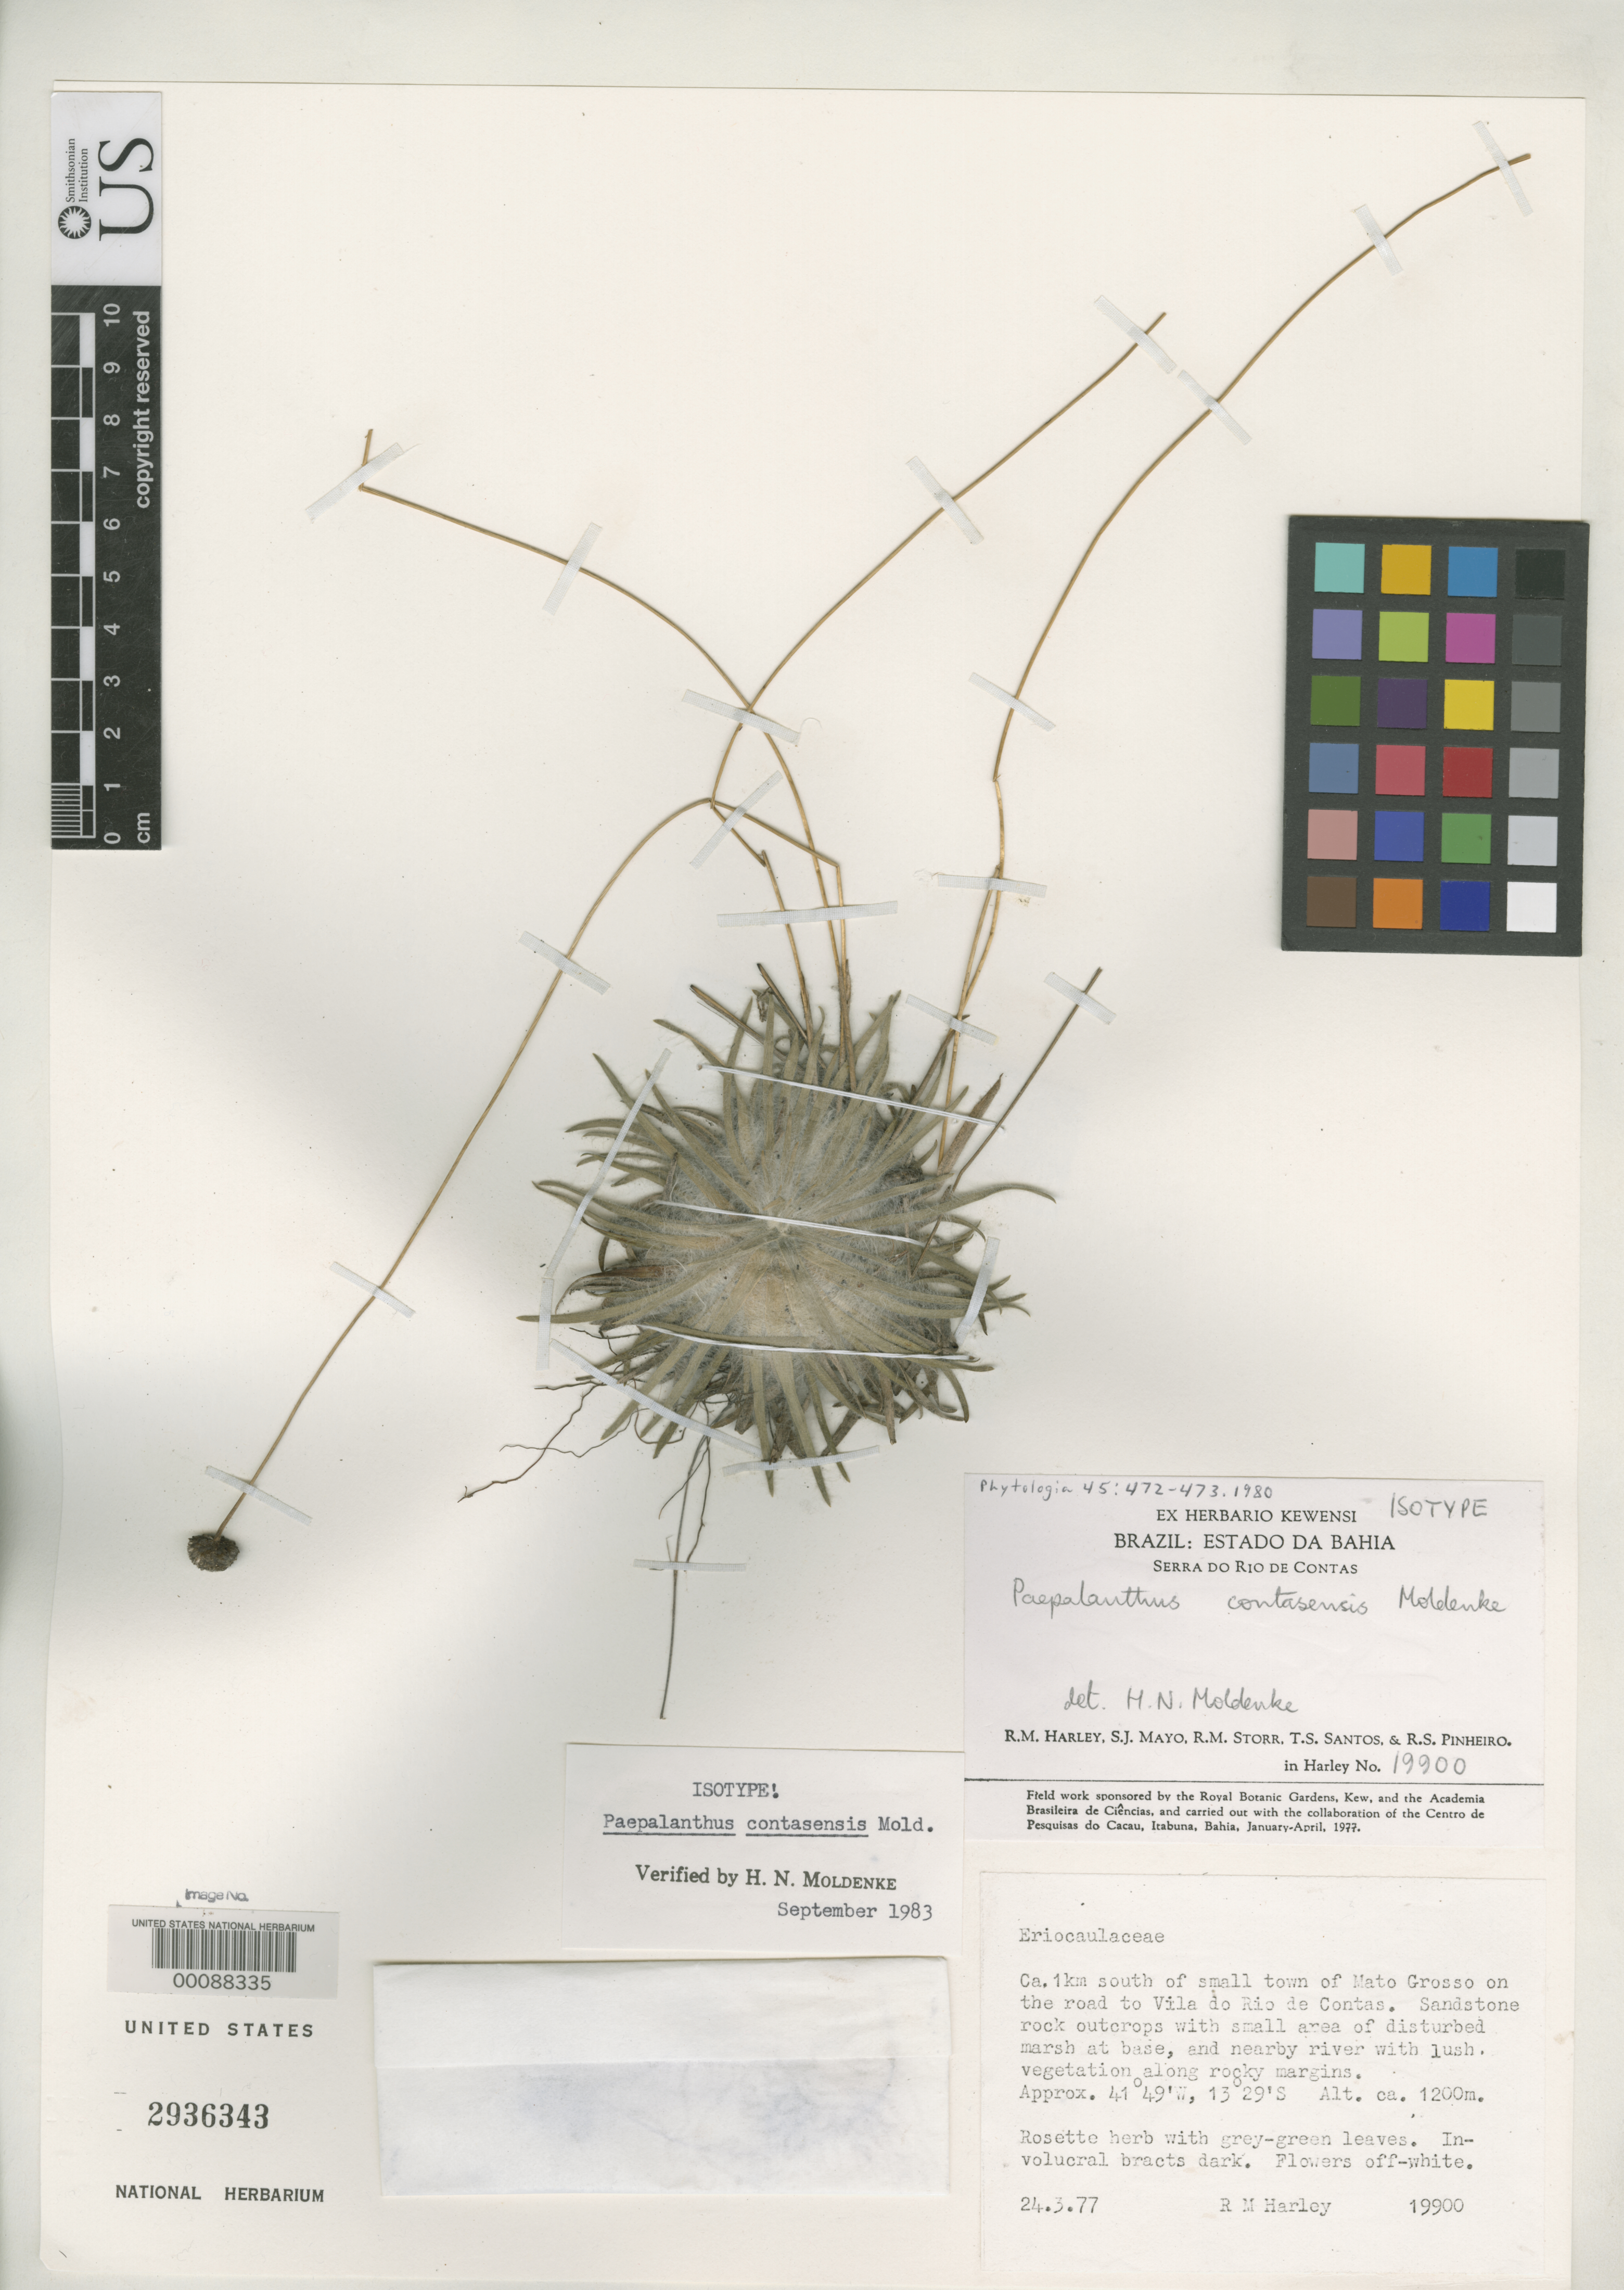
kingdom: Plantae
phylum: Tracheophyta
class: Liliopsida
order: Poales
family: Eriocaulaceae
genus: Paepalanthus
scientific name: Paepalanthus contasensis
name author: Moldenke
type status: Isotype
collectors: R. M. Harley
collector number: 19900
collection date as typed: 24 Mar 1977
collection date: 1977-03-24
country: Brazil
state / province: Bahia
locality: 1 km S of Mato Grosso on rd. to Vila do Rio de Contas.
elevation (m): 1200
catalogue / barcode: US 2936343